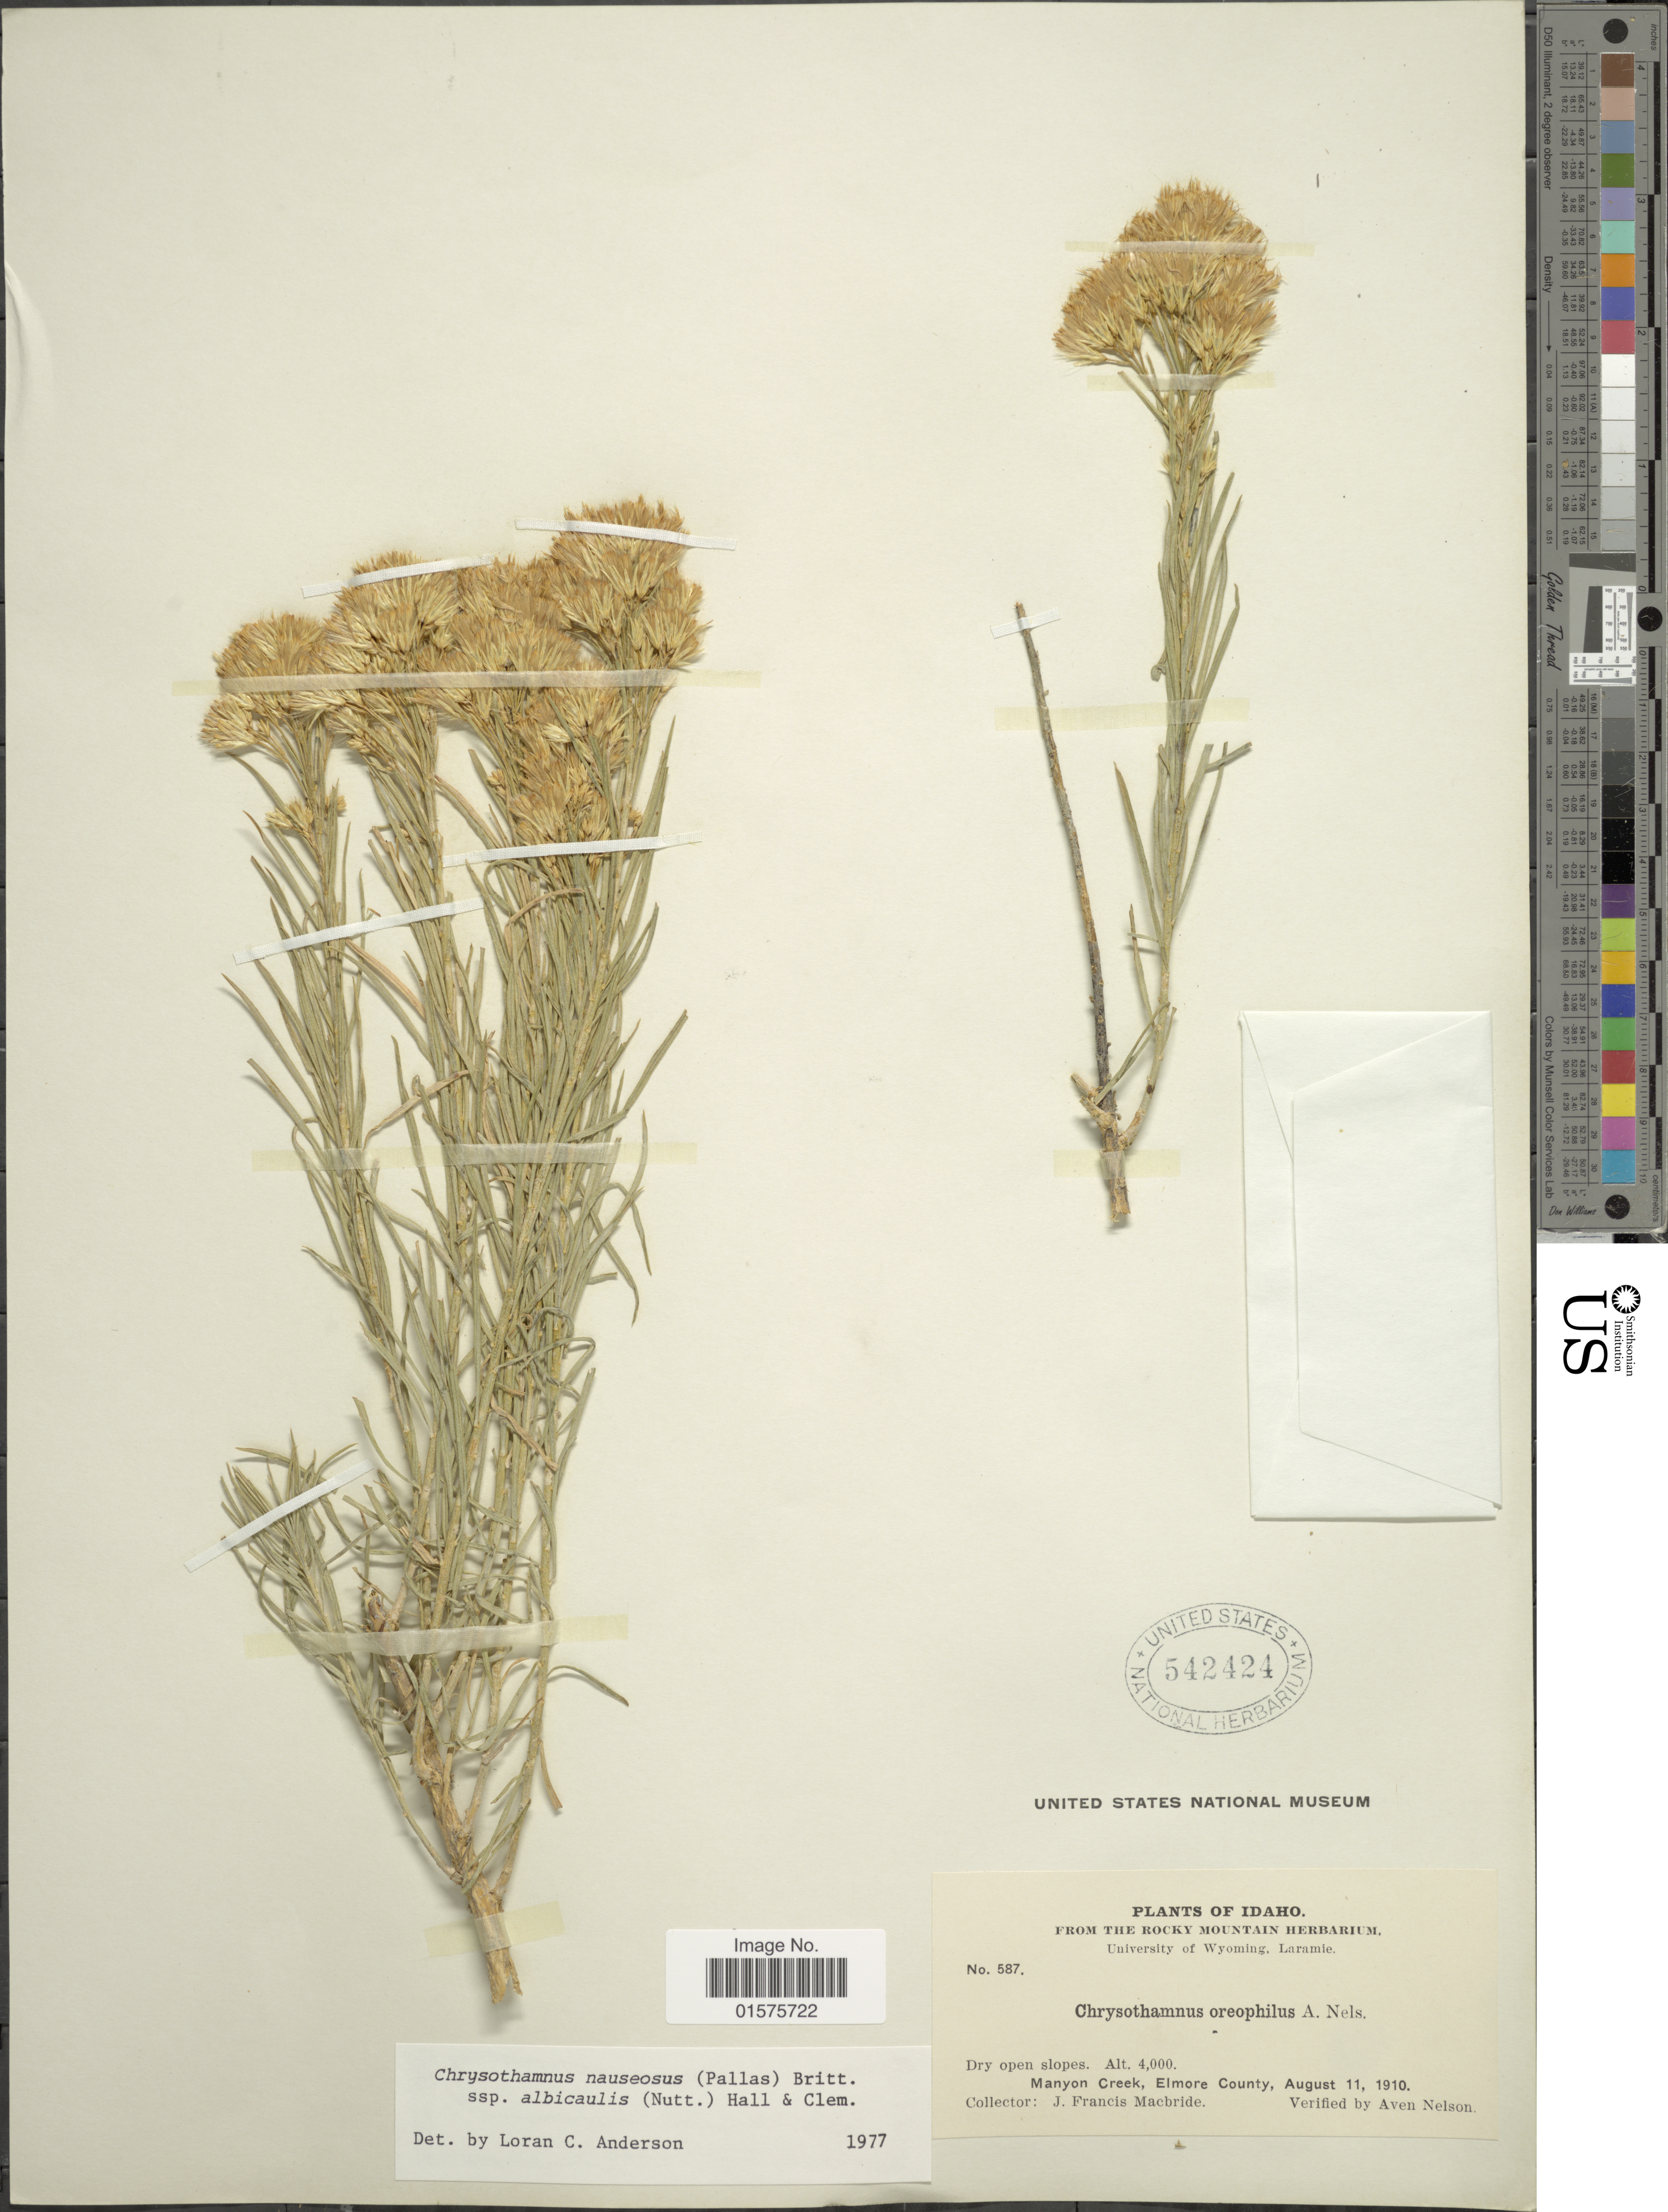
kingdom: Plantae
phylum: Tracheophyta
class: Magnoliopsida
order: Asterales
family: Asteraceae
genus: Ericameria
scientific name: Ericameria nauseosa var. speciosa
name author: (Nutt.) G.L. Nesom & G.I. Baird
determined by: Urbatsch, Lowell E., Curator (LSU), Louisiana State University (UNITED STATES)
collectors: J. F. Macbride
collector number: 587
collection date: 1910-08-11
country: United States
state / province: Idaho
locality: Manyon Creek, Elmore County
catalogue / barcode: US 542424